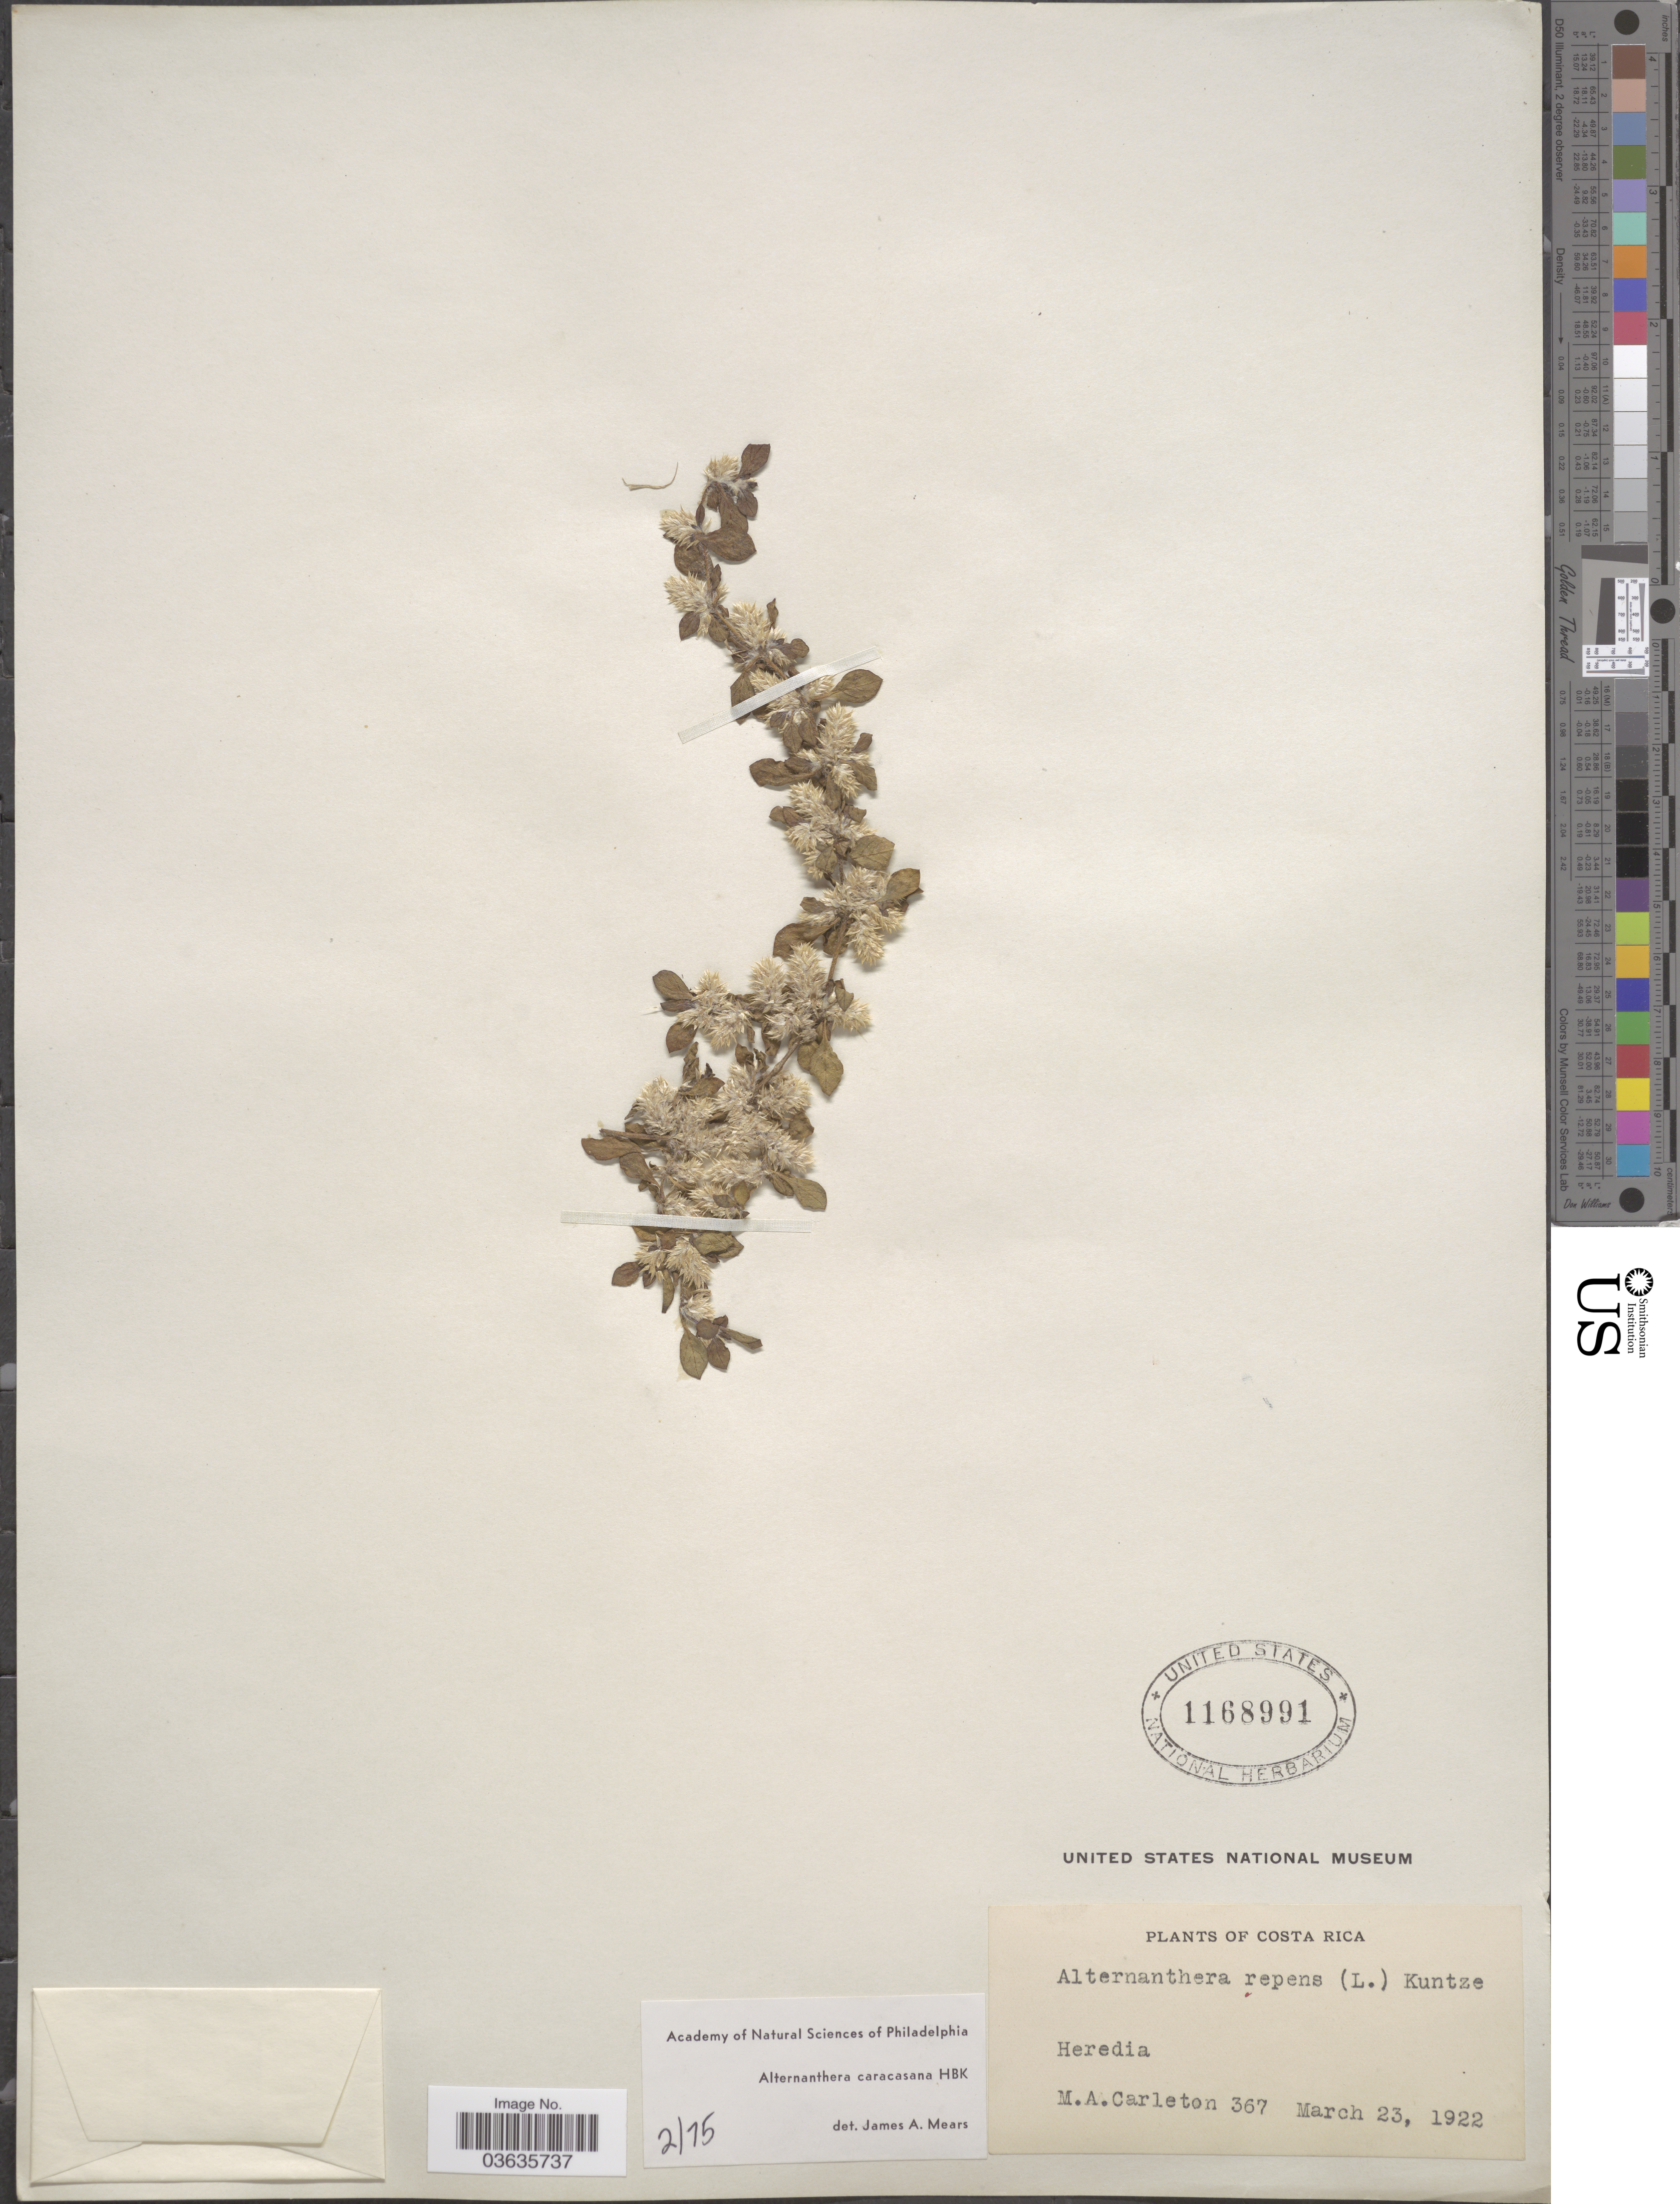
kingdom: Plantae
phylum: Tracheophyta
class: Magnoliopsida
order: Caryophyllales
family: Amaranthaceae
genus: Alternanthera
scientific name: Alternanthera caracasana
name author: Kunth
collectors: M. A. Carleton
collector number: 367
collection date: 1922-03-23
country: Costa Rica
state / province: Heredia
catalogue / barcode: US 1168991